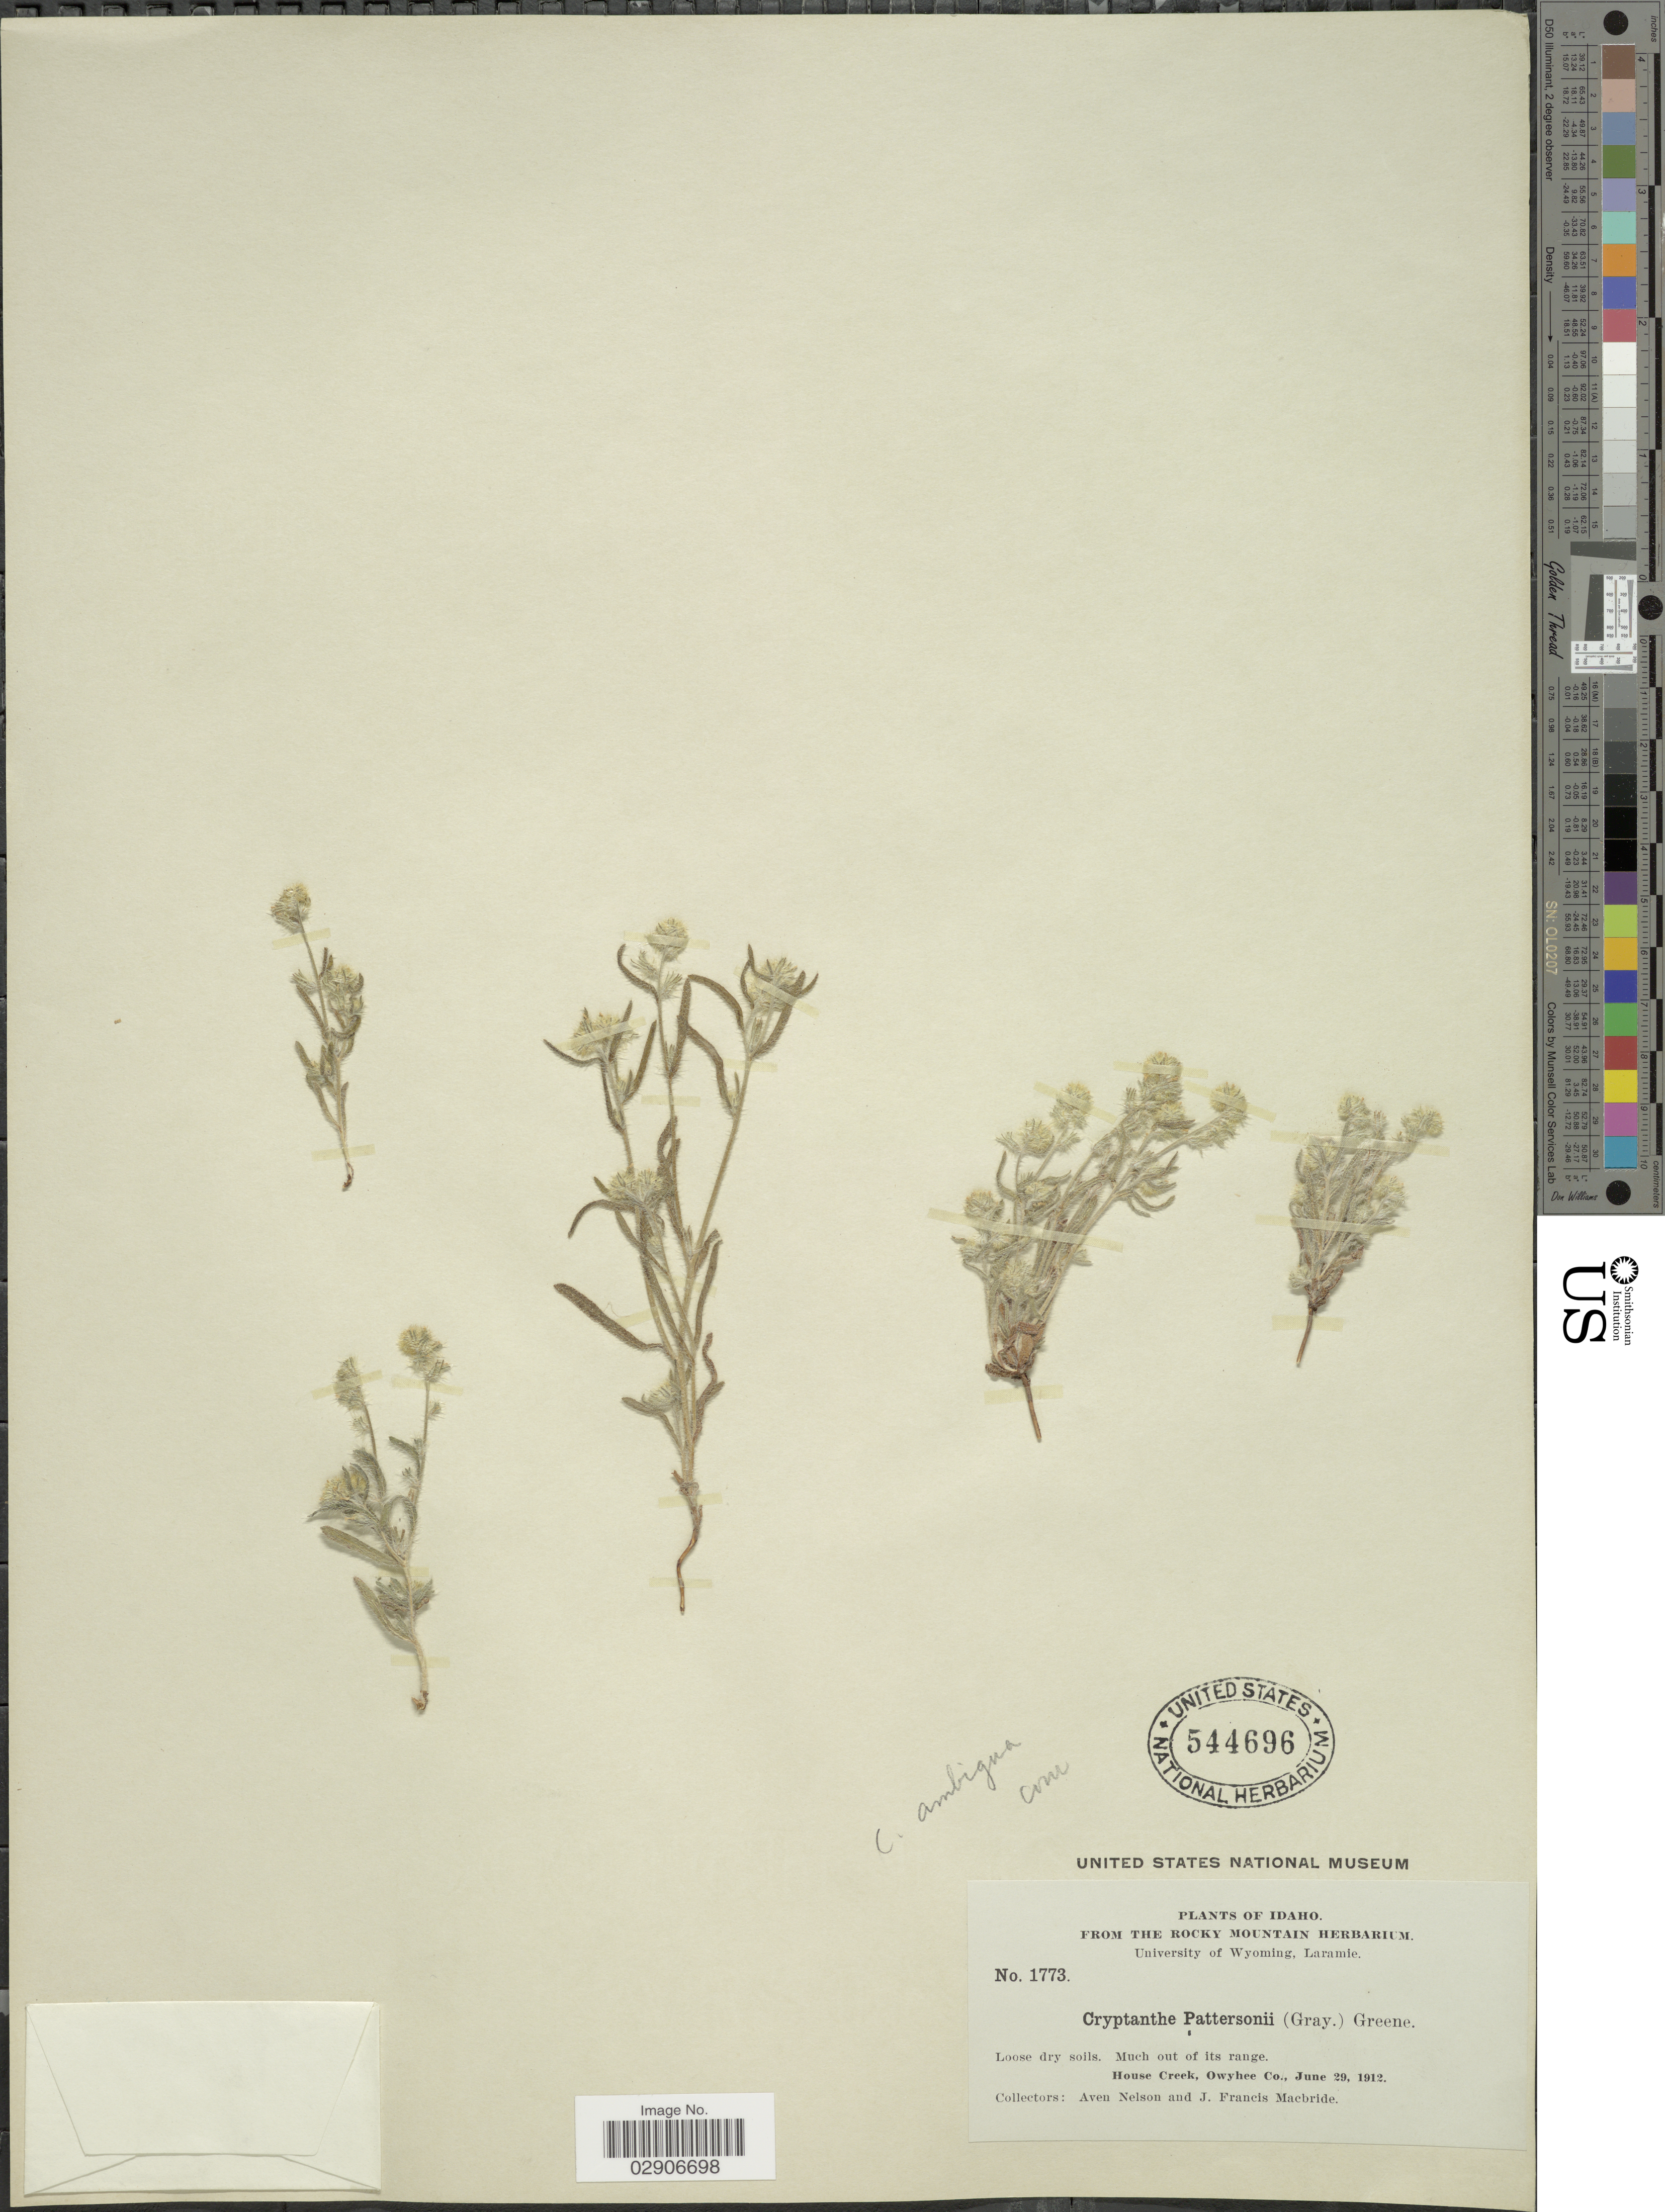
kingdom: Plantae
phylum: Tracheophyta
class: Magnoliopsida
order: Boraginales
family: Boraginaceae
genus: Cryptantha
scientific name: Cryptantha ambigua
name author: (A. Gray) Greene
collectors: A. Nelson & J. F. Macbride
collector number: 1773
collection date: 1912-06-29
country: United States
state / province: Idaho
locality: Much out of its range. House Creek, Owyhee Co. Idaho.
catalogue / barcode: US 544696